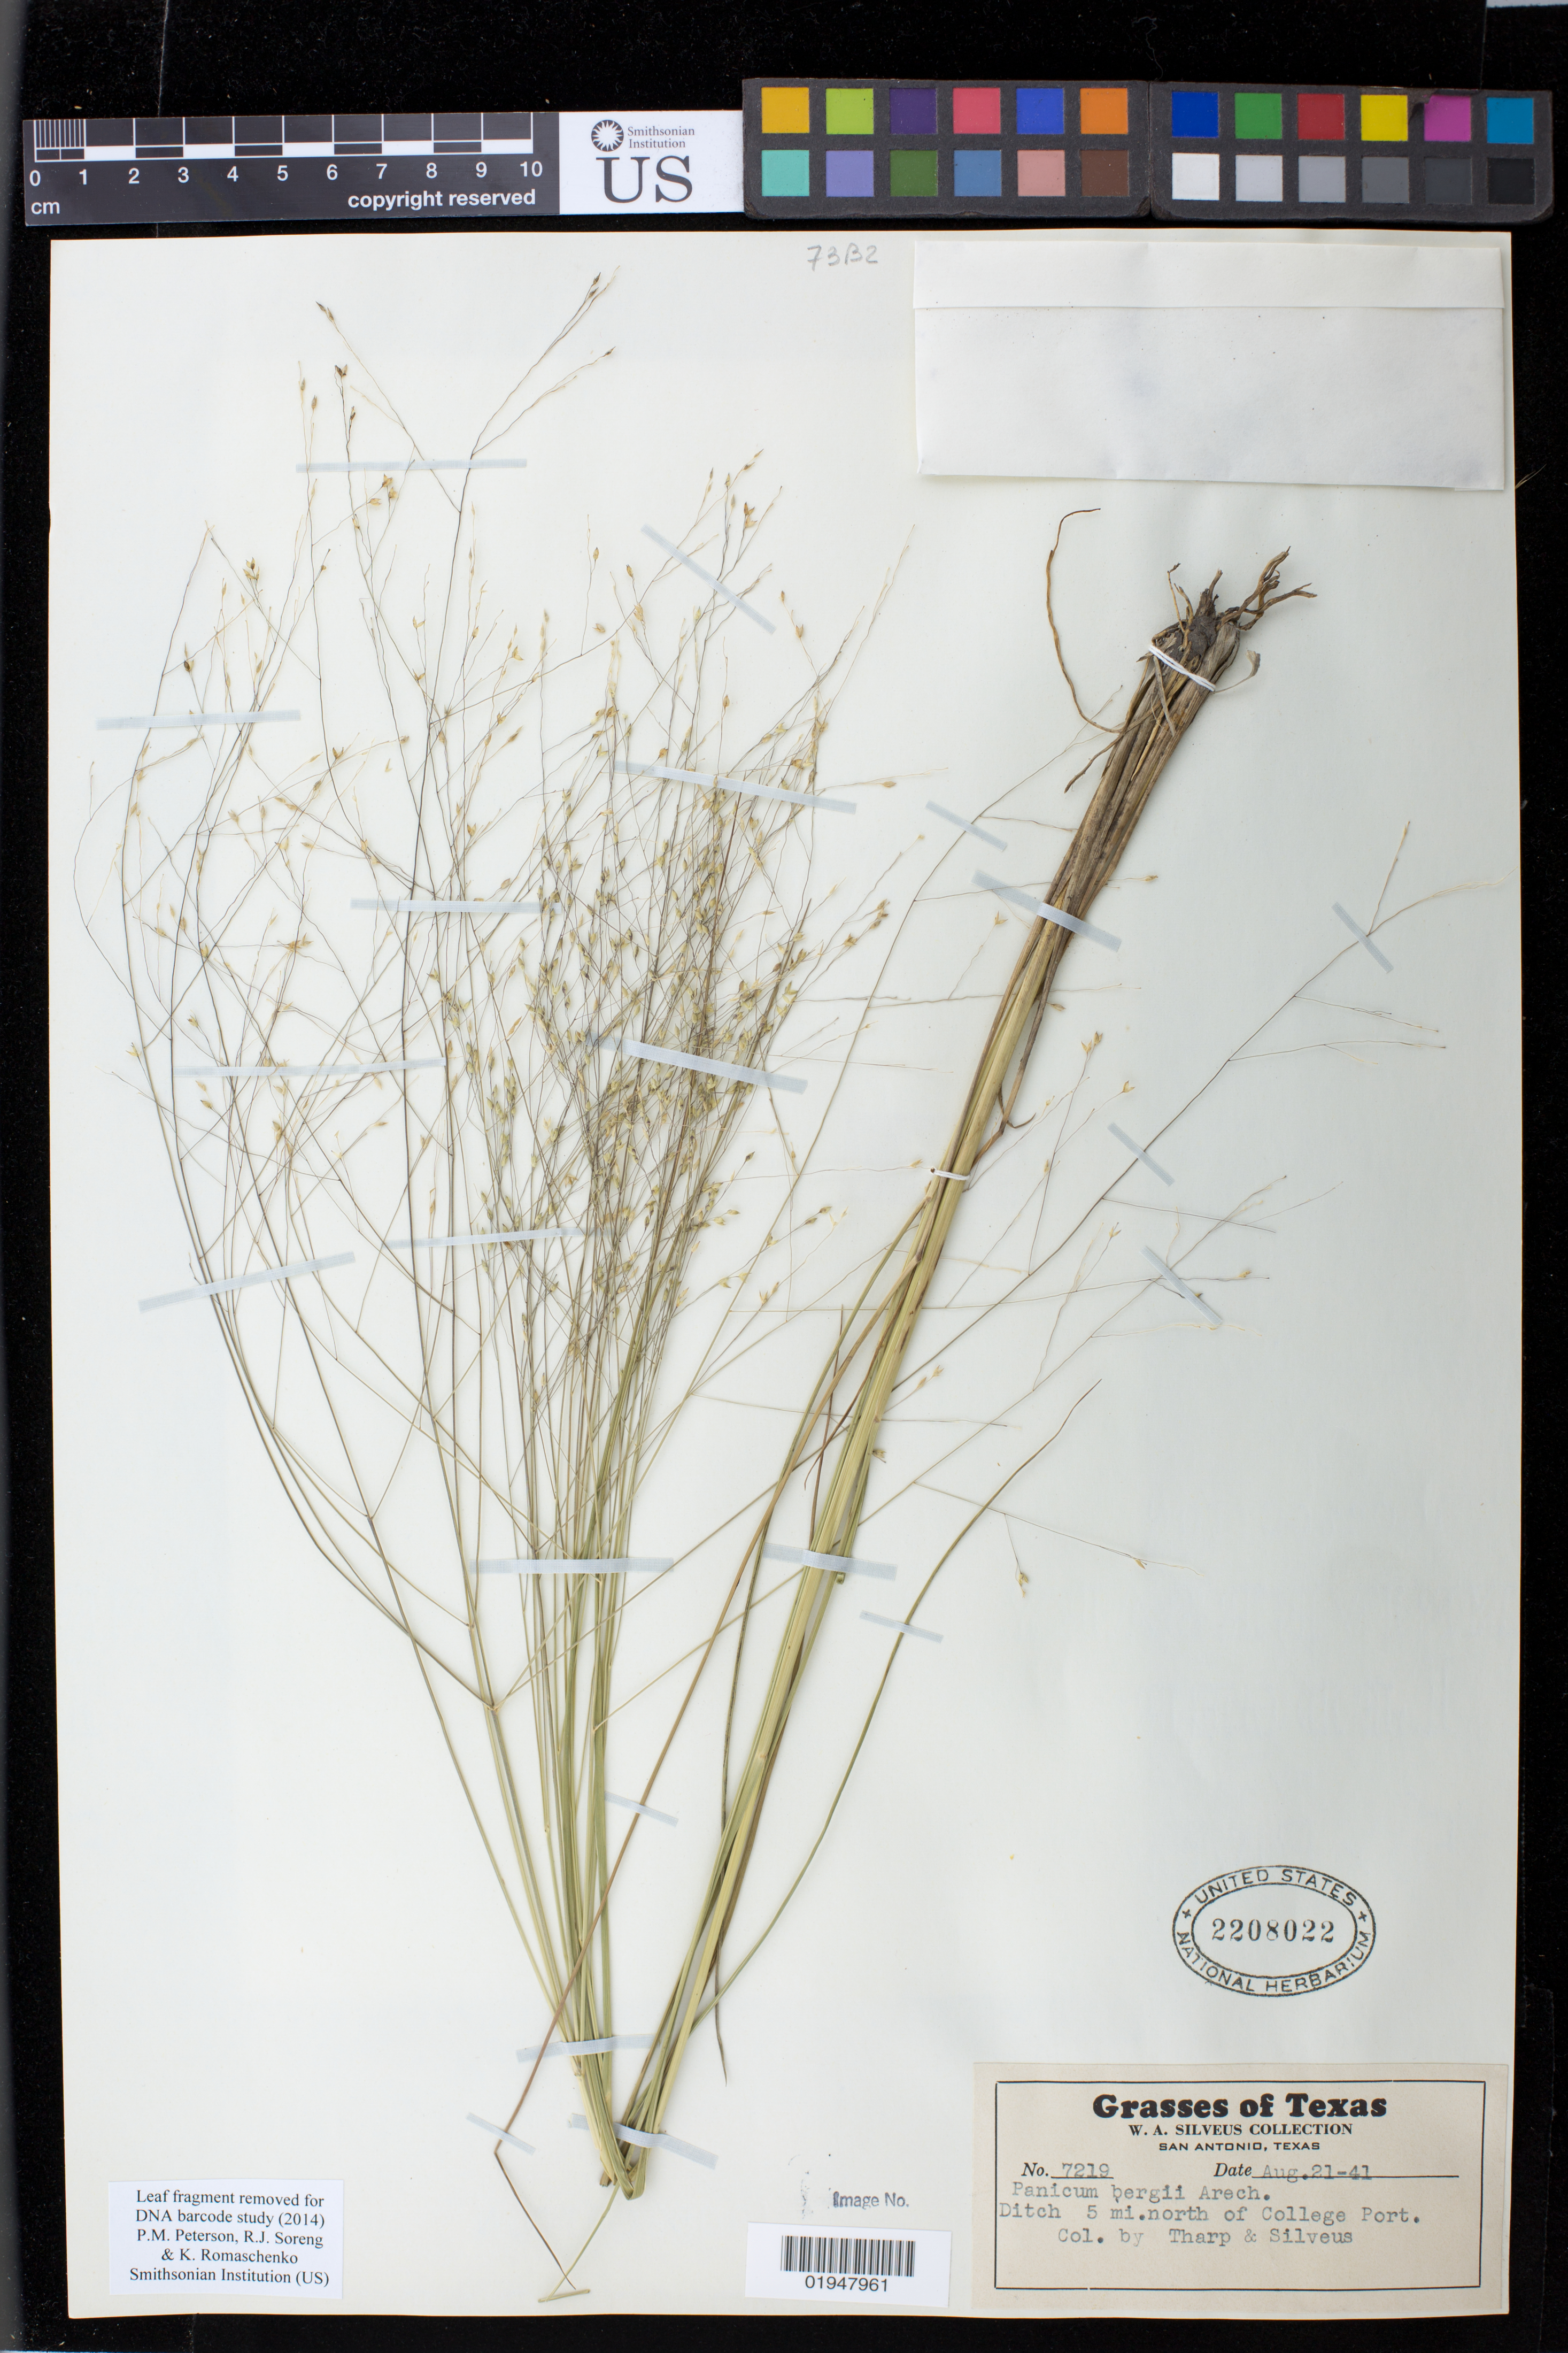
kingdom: Plantae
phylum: Tracheophyta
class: Liliopsida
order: Poales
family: Poaceae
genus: Panicum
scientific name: Panicum bergii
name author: Arechav.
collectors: Tharp, -- & W. Silveus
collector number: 7219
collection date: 1941-08-21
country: United States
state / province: Texas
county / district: Matagorda County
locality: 5 mi. north of College Port [Collegeport]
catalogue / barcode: US 2208022